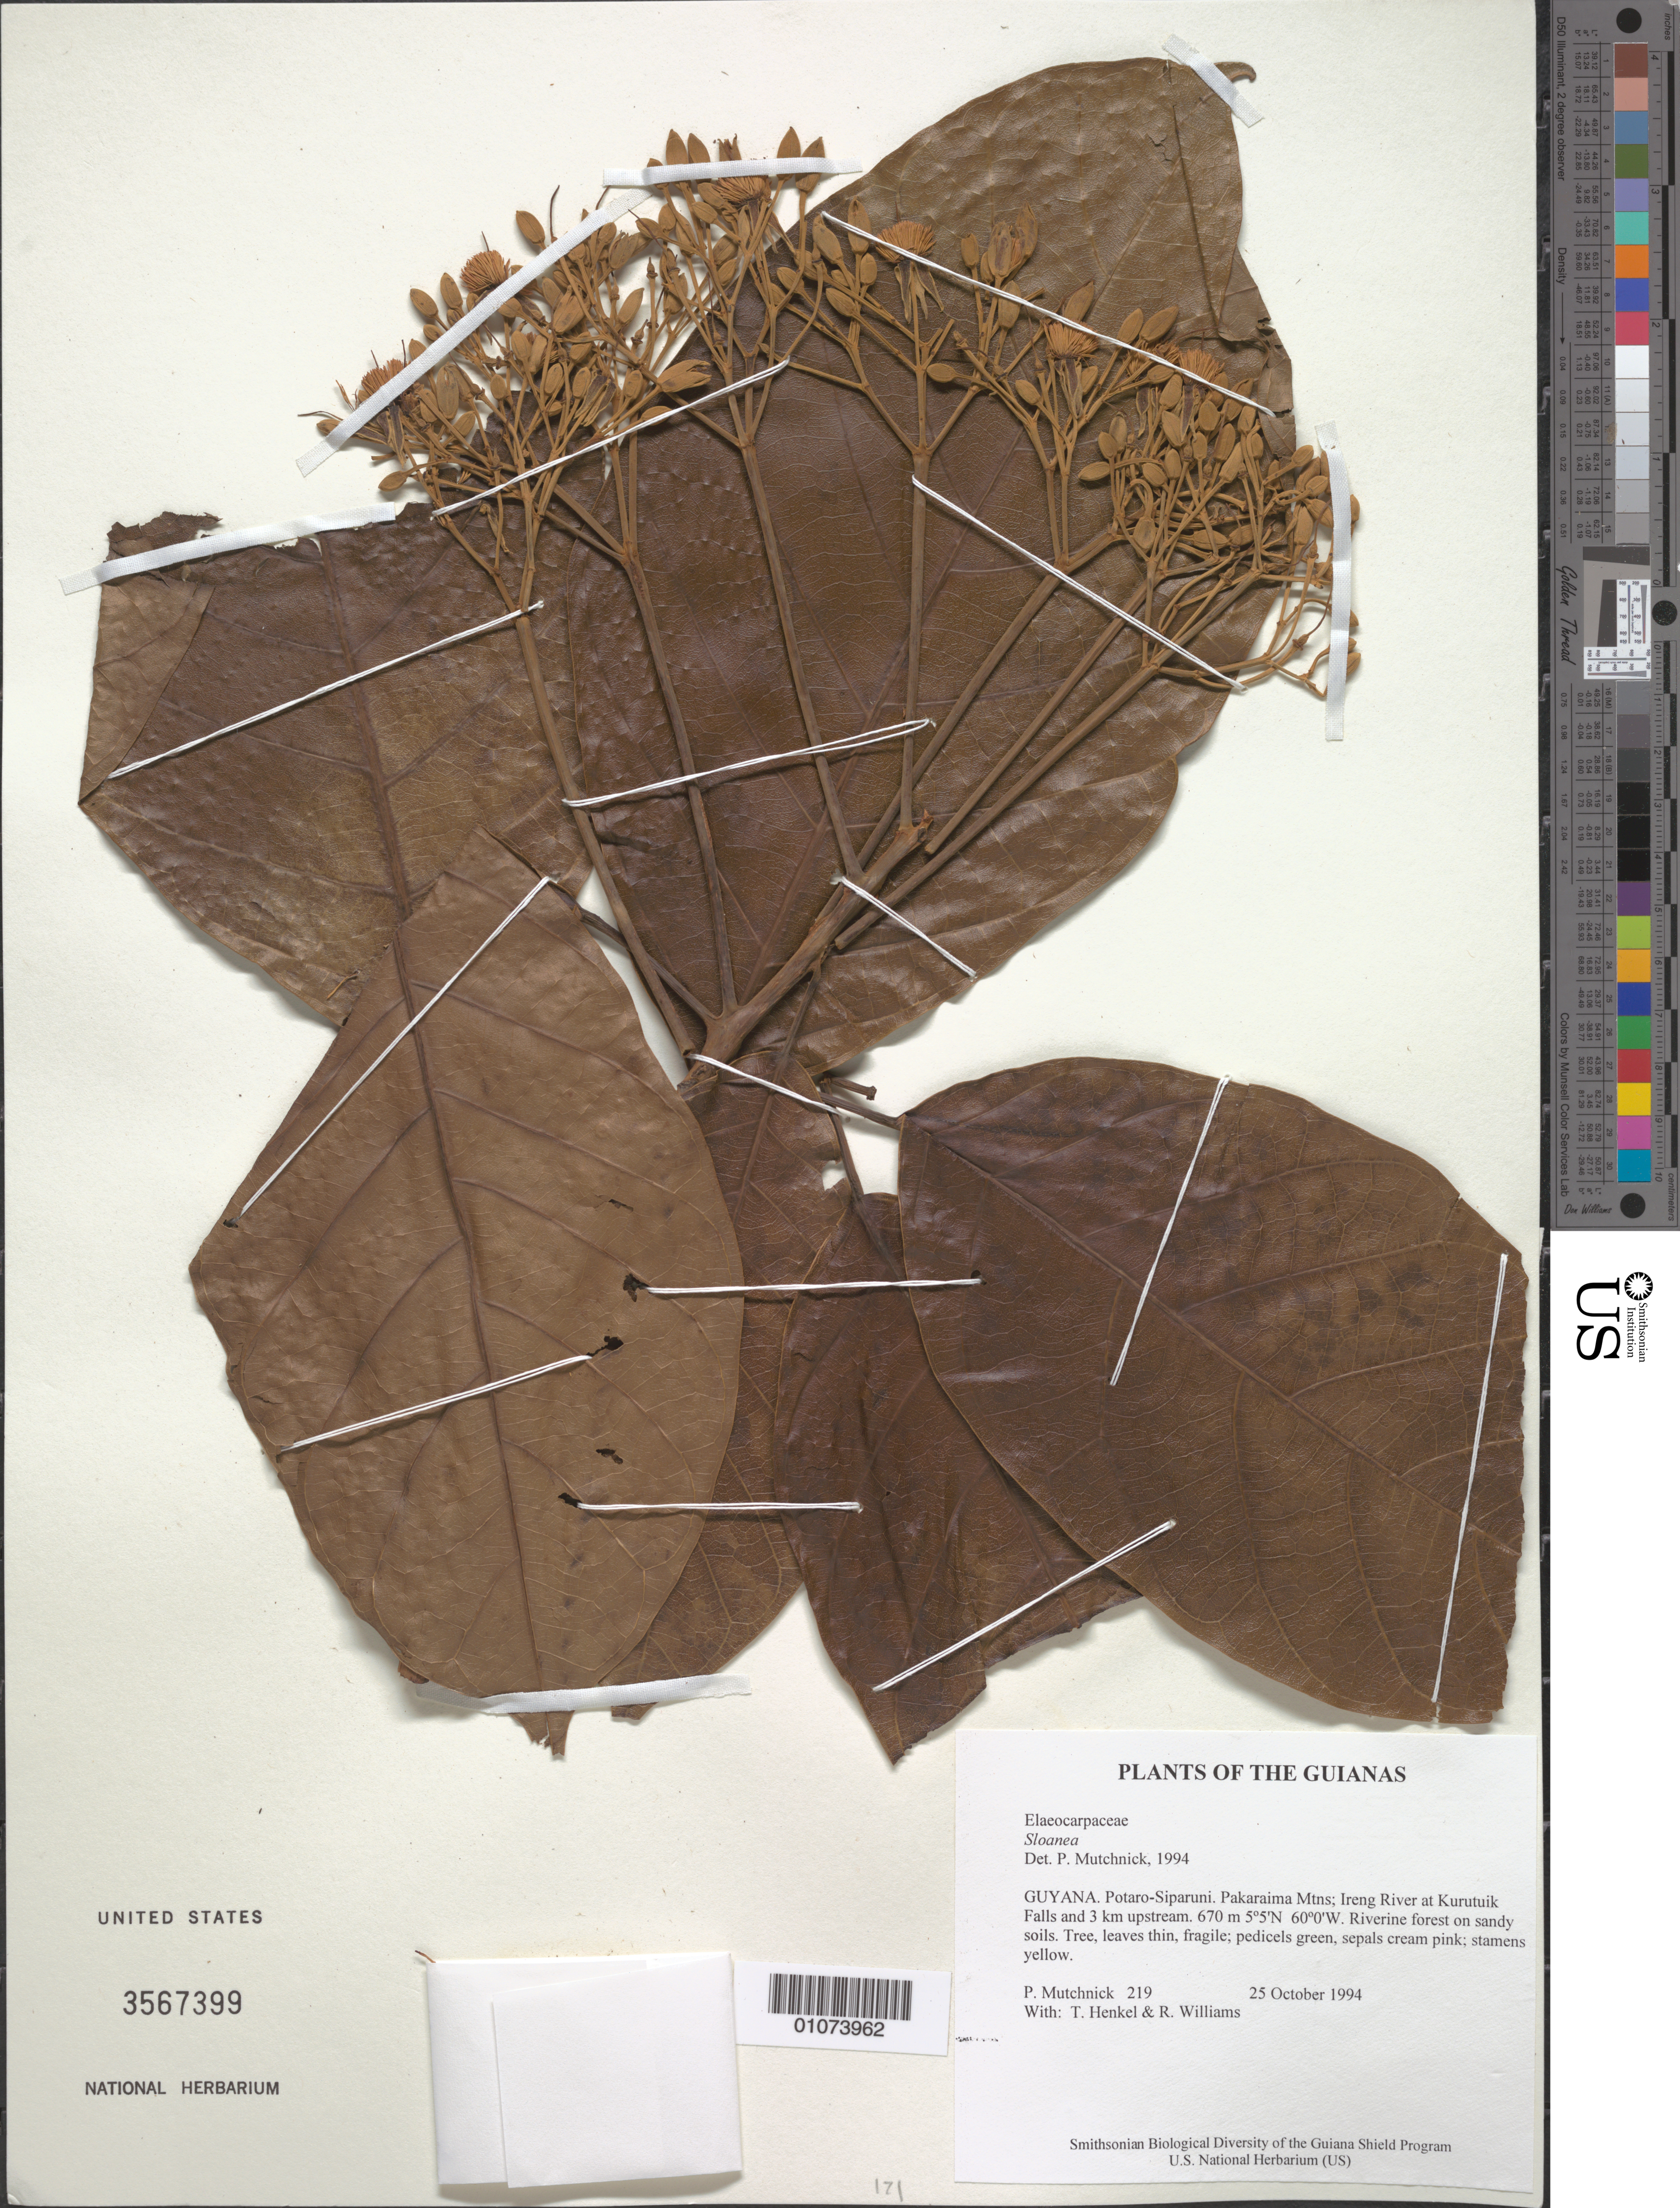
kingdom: Plantae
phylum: Tracheophyta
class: Magnoliopsida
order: Oxalidales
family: Elaeocarpaceae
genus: Sloanea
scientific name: Sloanea sp.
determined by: Mutchnick, P.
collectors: P. Mutchnick, T. Henkel & R. Williams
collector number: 219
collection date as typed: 25 October 1994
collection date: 1994-10-25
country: Guyana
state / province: Potaro-Siparuni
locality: Pakaraima Mtns; Ireng River at Kurutuik Falls and 3 km upstream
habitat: Riverine forest on sandy soils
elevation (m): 670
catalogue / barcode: US 3567399